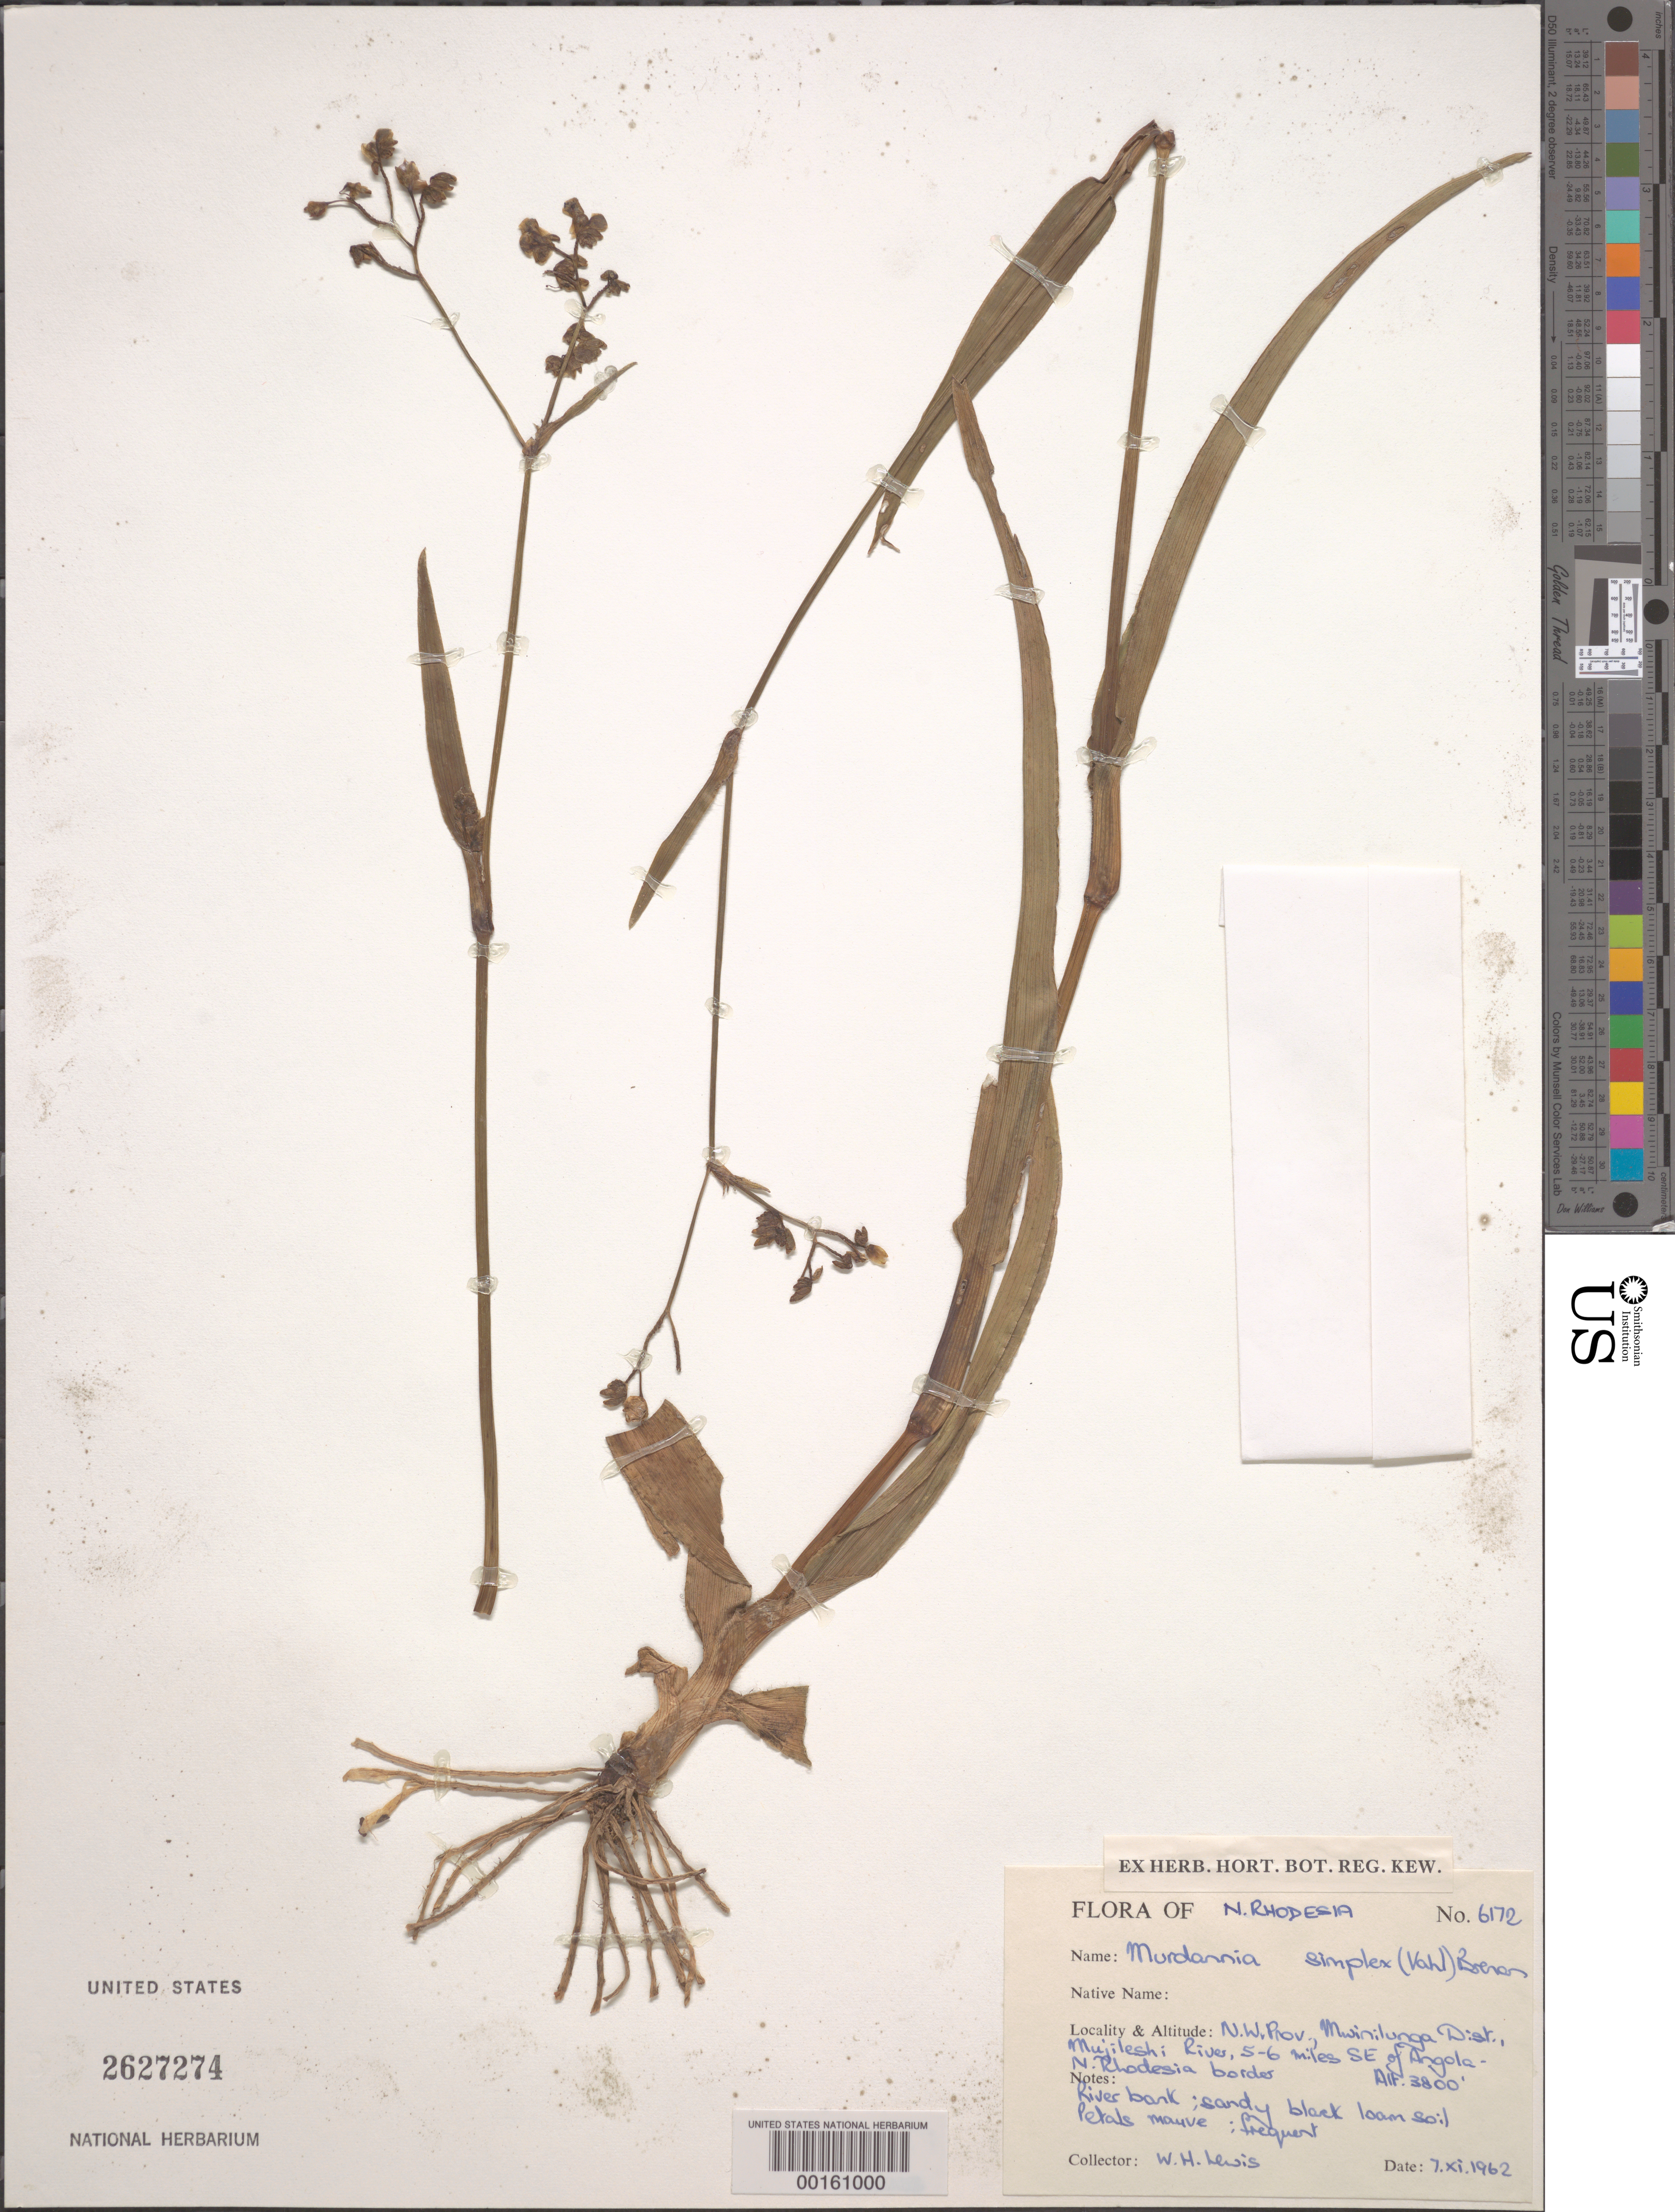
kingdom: Plantae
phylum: Tracheophyta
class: Liliopsida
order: Commelinales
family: Commelinaceae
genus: Murdannia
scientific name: Murdannia simplex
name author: (Vahl) Brenan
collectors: W. H. Lewis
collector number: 6172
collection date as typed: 07 Nov 1962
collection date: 1962-11-07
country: Zambia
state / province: North-Western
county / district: Mwinilunga Dist.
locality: Mujileshi river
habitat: River bank, sandy black loam soil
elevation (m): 1159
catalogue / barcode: US 2627274